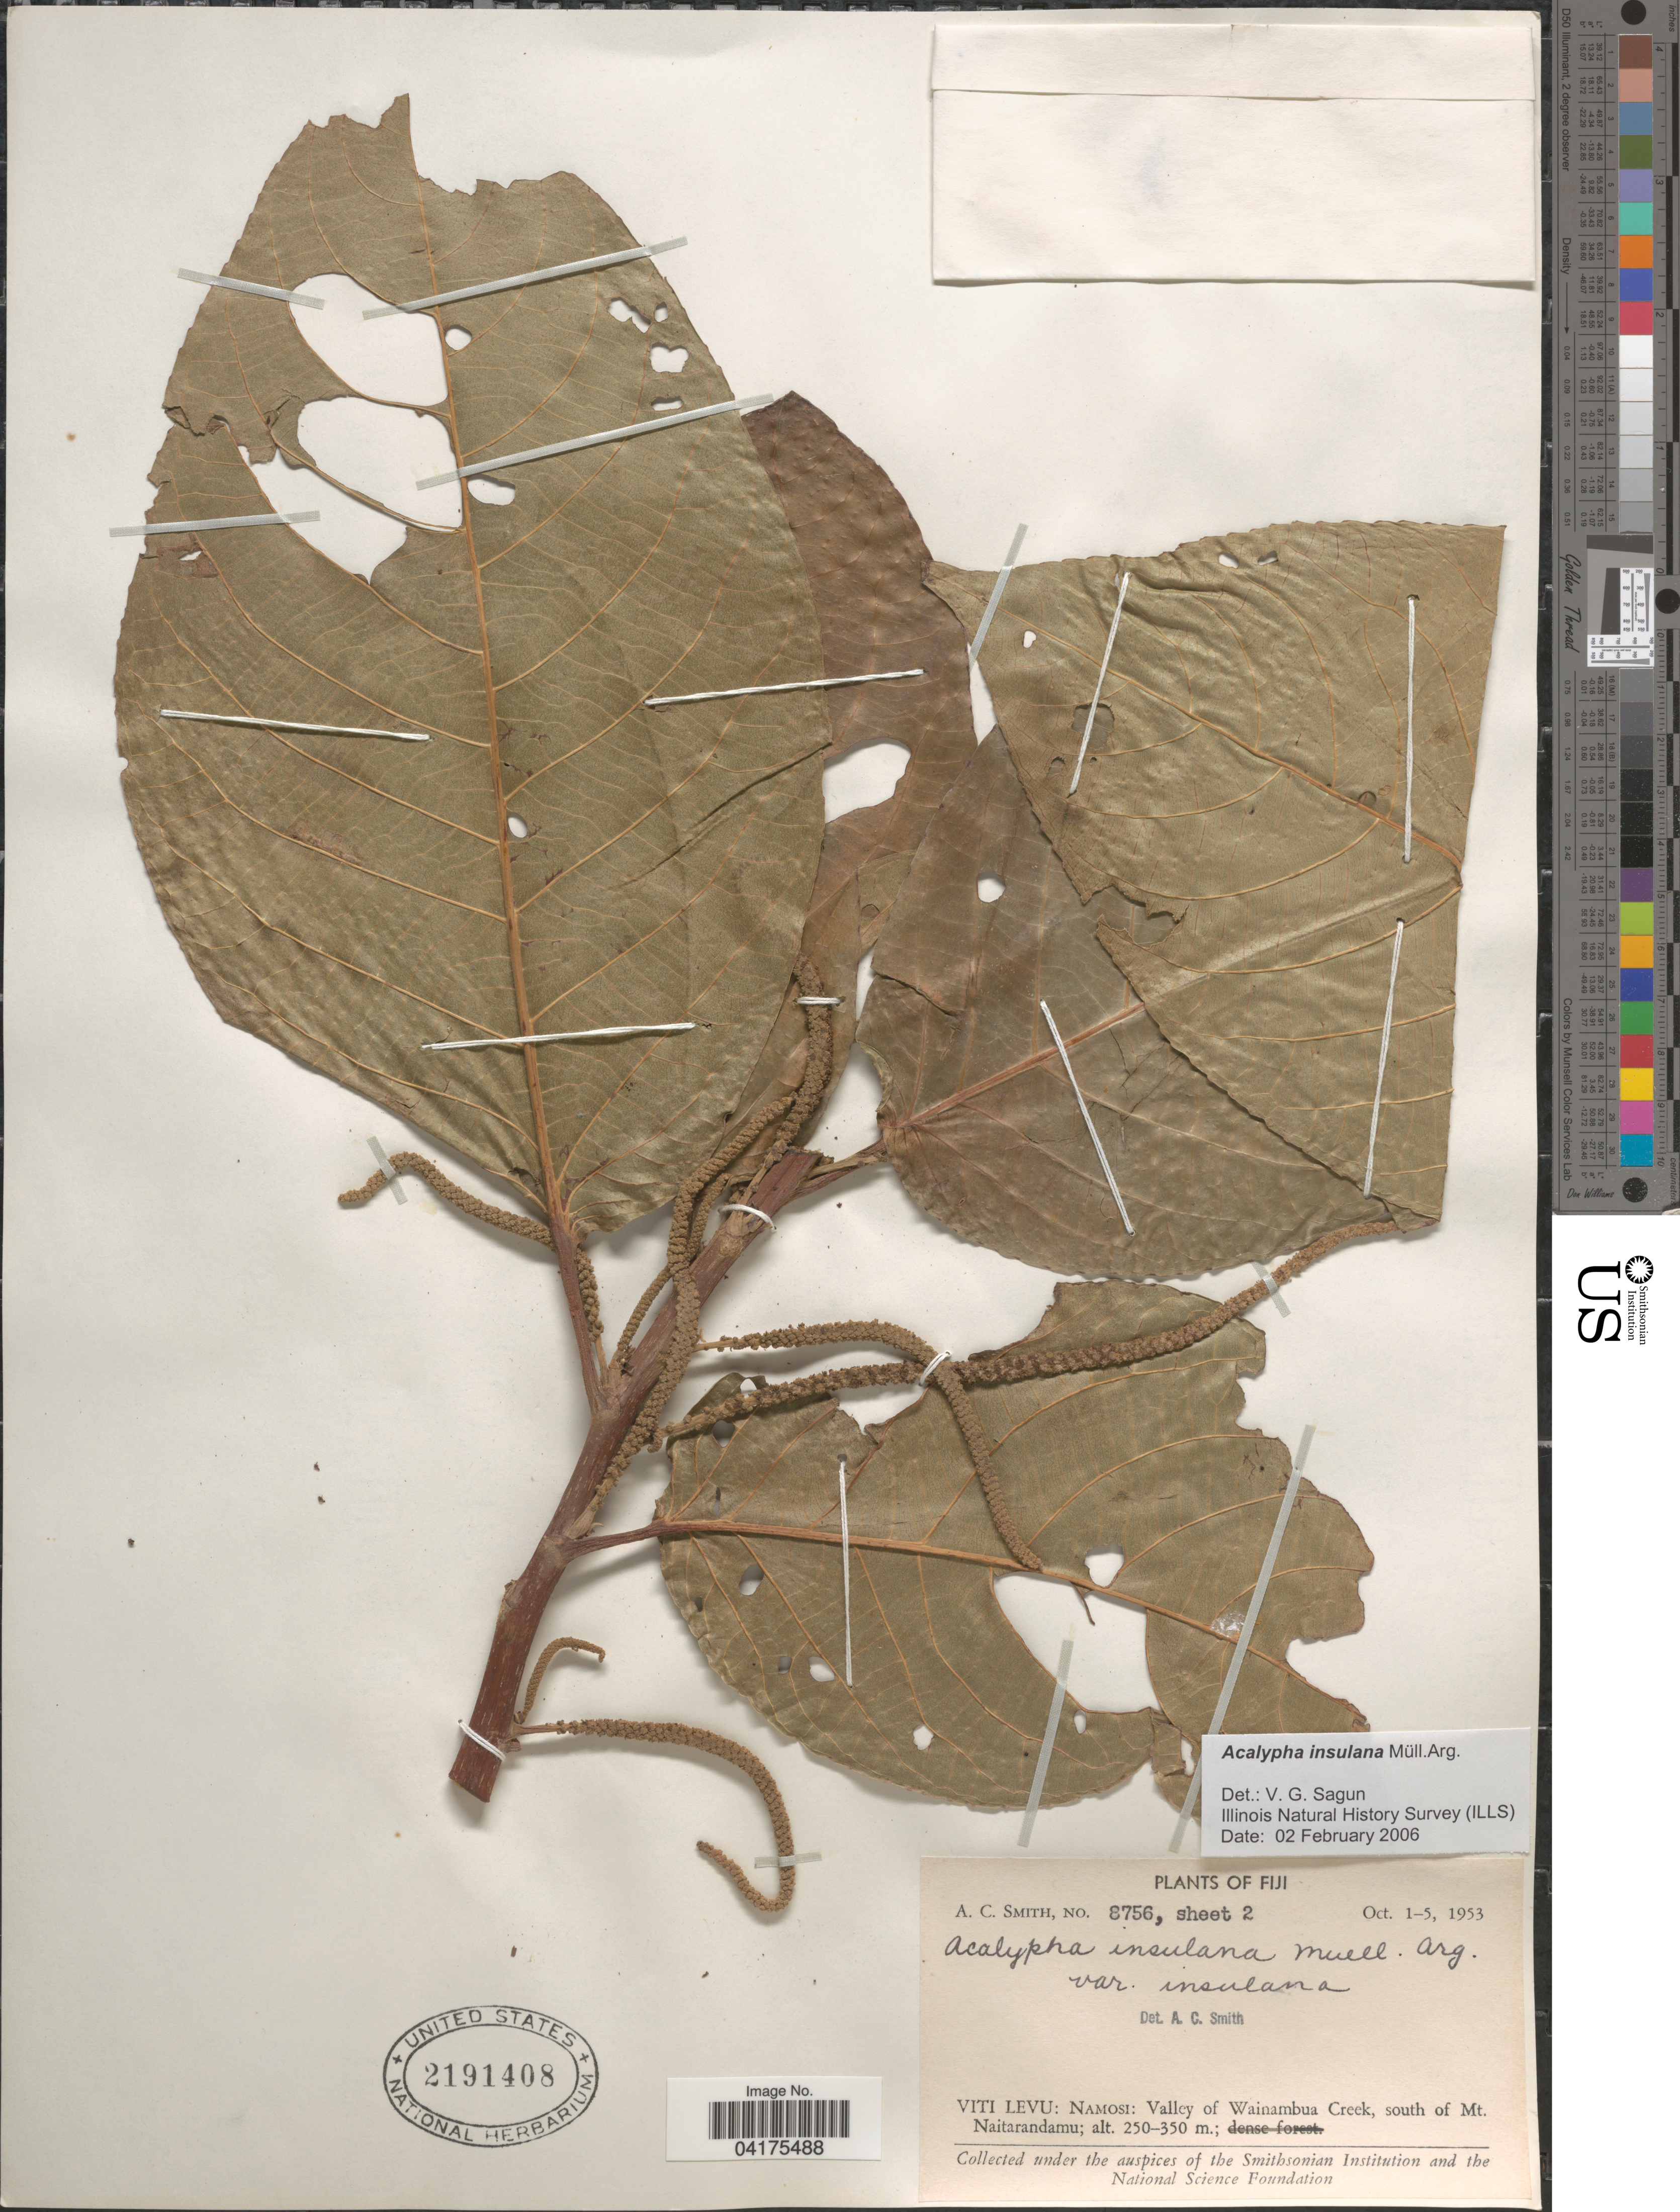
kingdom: Plantae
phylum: Tracheophyta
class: Magnoliopsida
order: Malpighiales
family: Euphorbiaceae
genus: Acalypha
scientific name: Acalypha insulana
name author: Müll. Arg.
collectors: A. C. Smith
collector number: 8756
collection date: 1953-10-01/1953-10-05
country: Fiji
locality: Viti Levu: Namosi: Valley of Wainambua Creek, south of Mt. Naitarandamu.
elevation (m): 250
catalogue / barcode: US 2191408